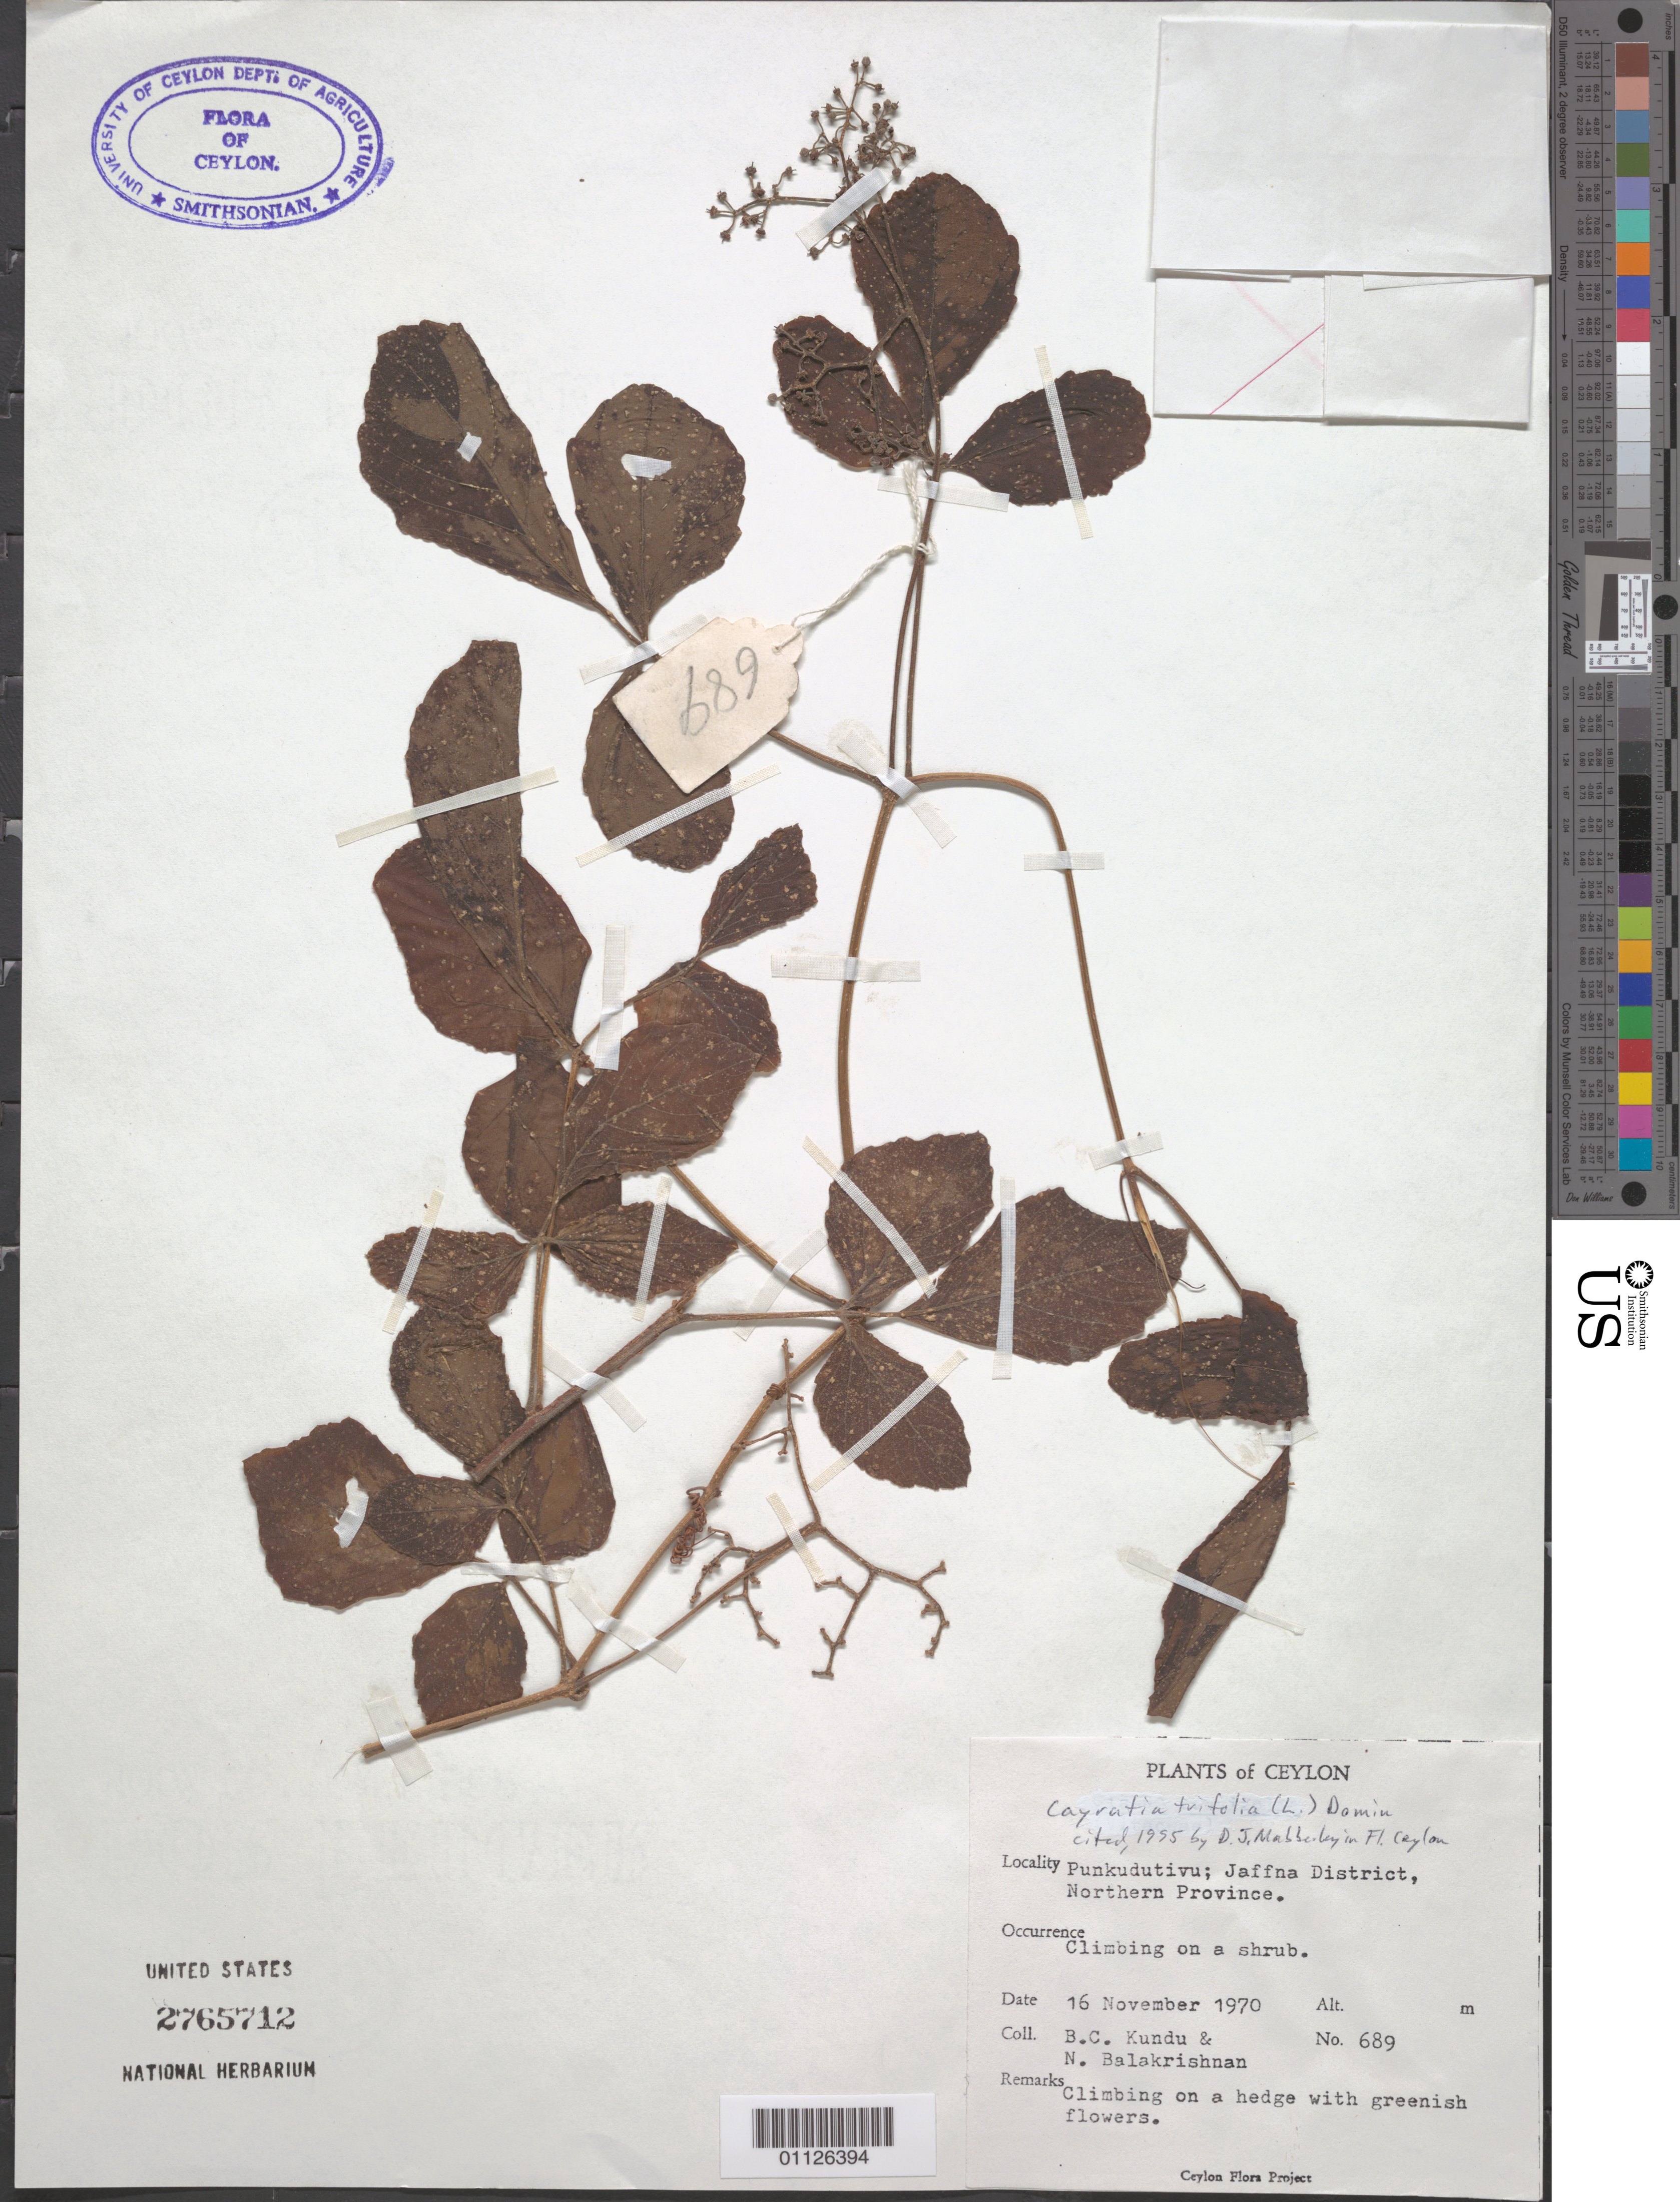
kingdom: Plantae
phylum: Tracheophyta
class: Magnoliopsida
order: Vitales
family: Vitaceae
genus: Causonis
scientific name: Causonis trifolia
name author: (L.) Mabb. & J. Wen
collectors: B. C. Kundu & N. P. Balakrishnan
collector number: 689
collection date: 1970-11-16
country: Sri Lanka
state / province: Northern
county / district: Jaffna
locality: Punkudutivu.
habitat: Climbing on a shrub.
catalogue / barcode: US 2765712